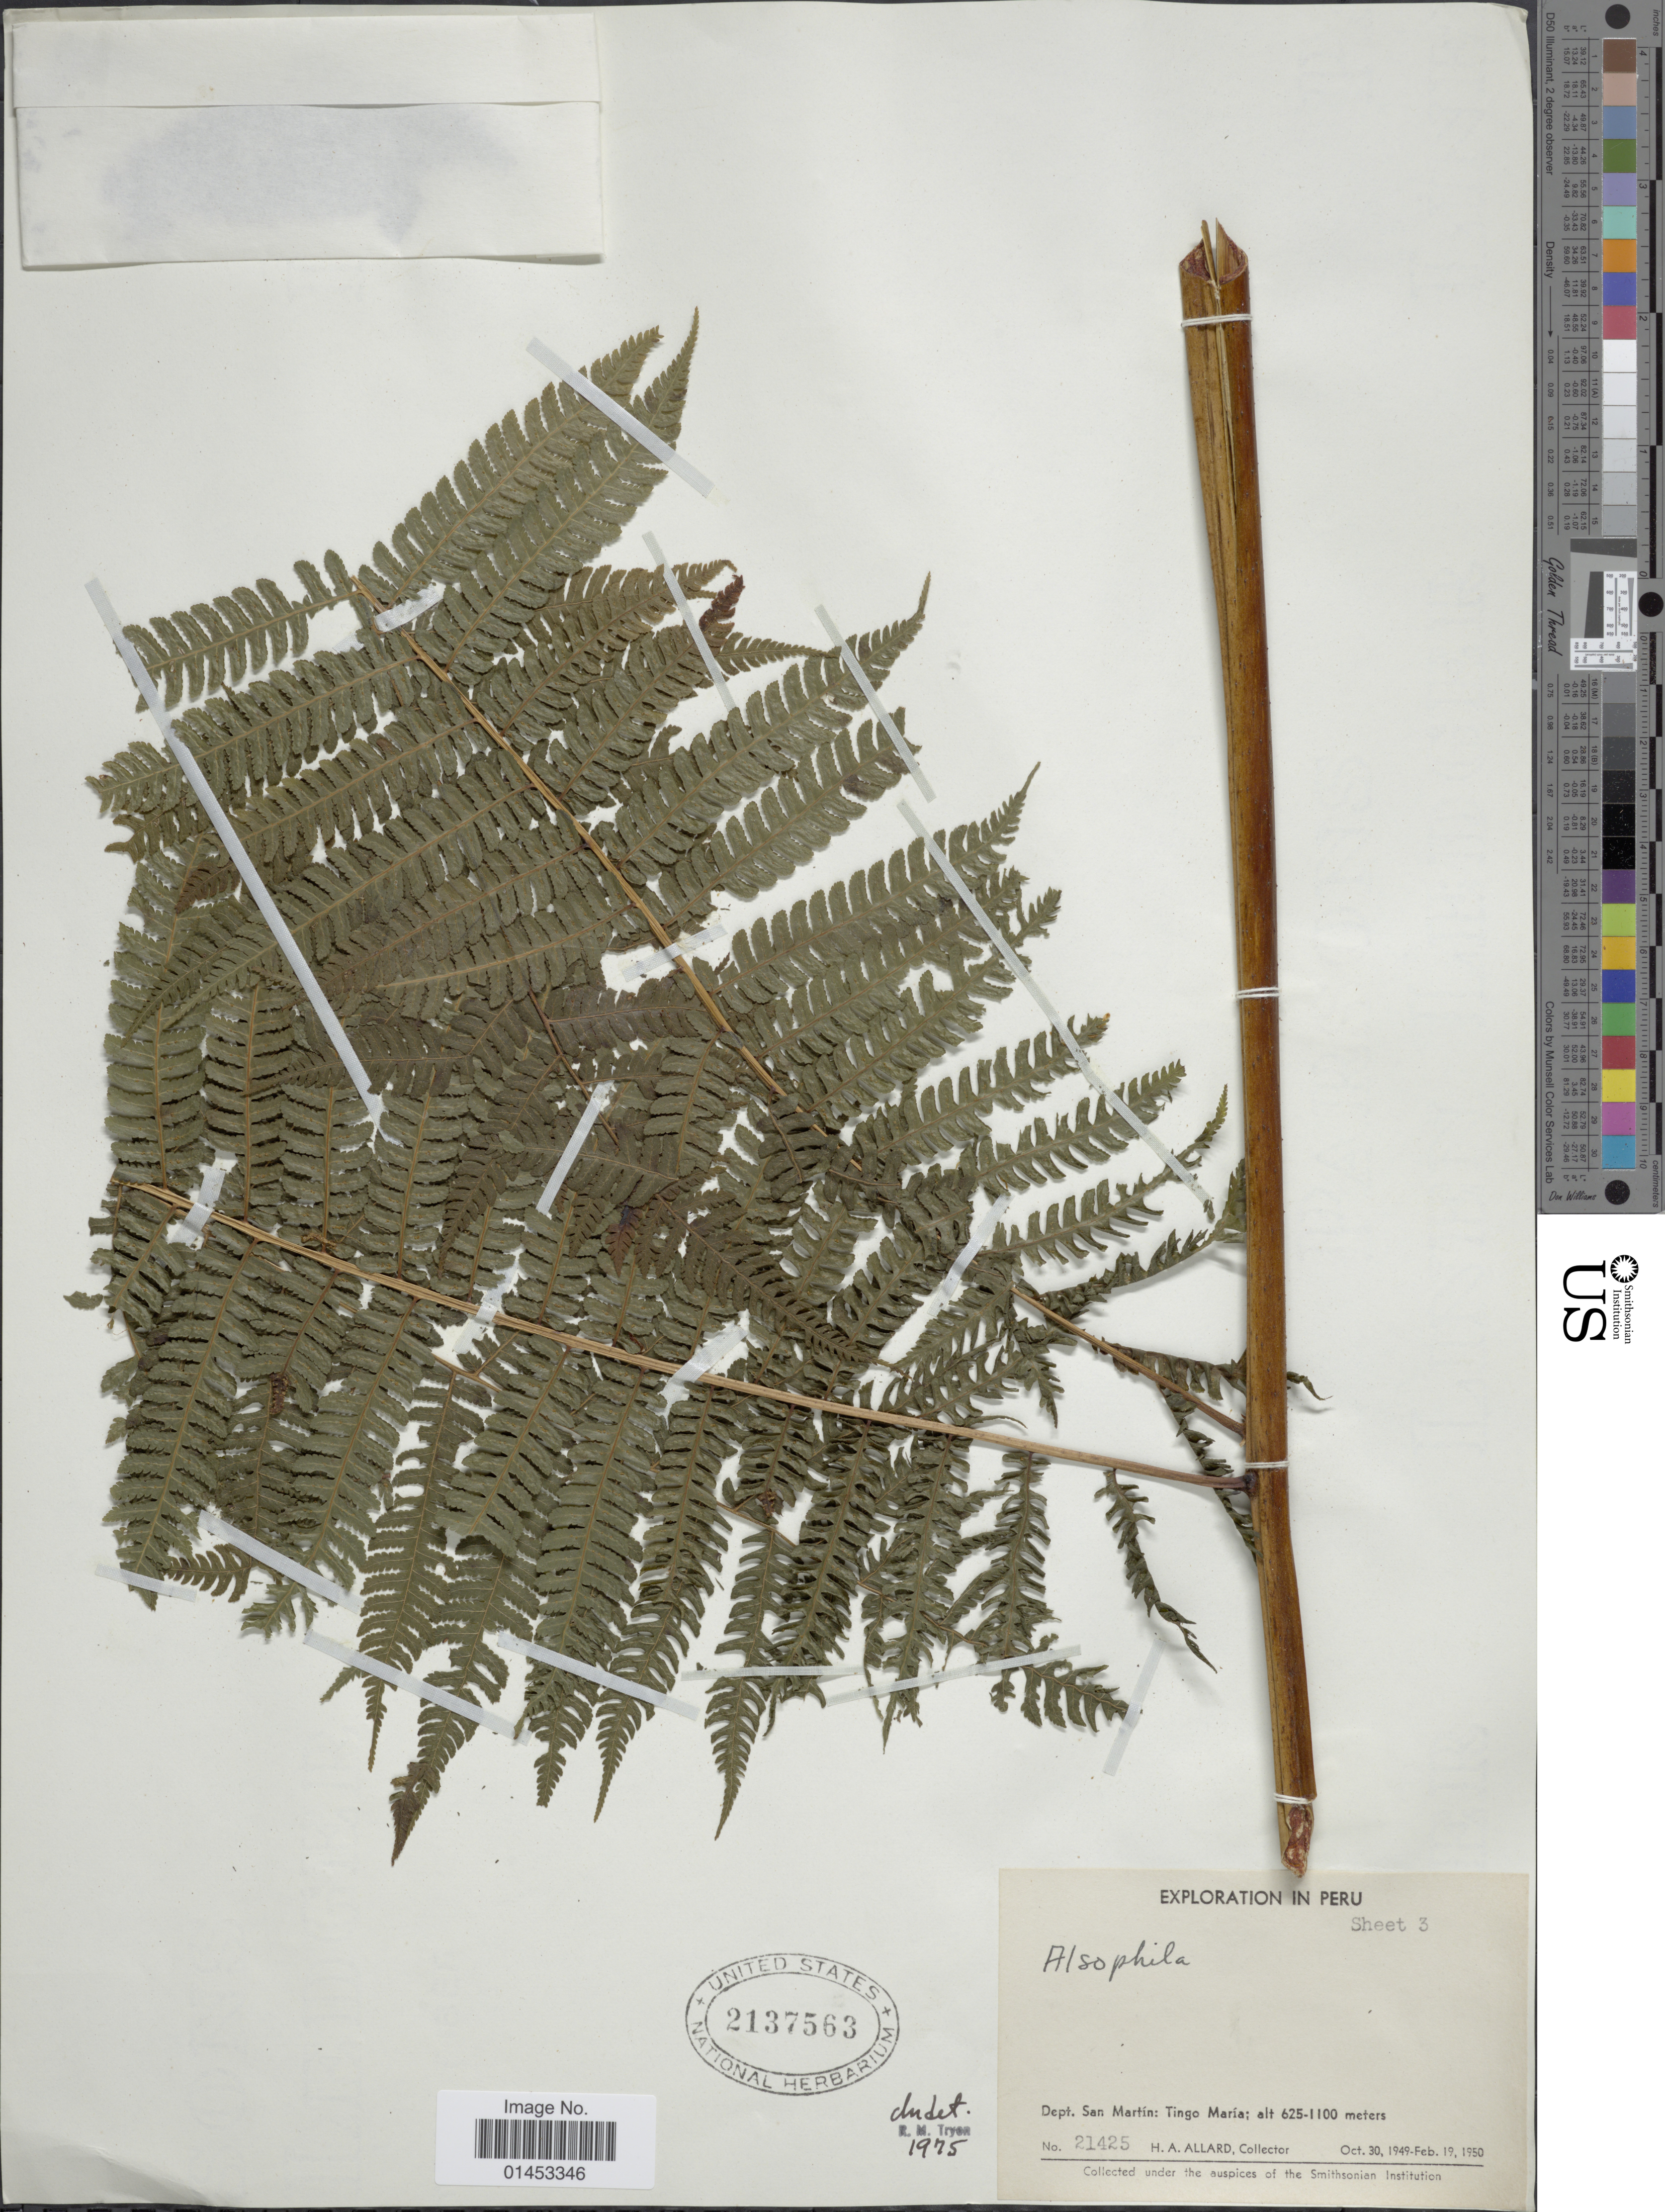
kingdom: Plantae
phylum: Tracheophyta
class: Polypodiopsida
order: Cyatheales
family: Cyatheaceae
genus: Cyathea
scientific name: Cyathea sp.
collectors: H. A. Allard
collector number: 21425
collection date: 1949-10-30/1950-02-19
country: Peru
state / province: San Martín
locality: Dept. San Martin: Tingo Maria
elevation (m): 625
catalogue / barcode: US 2137563